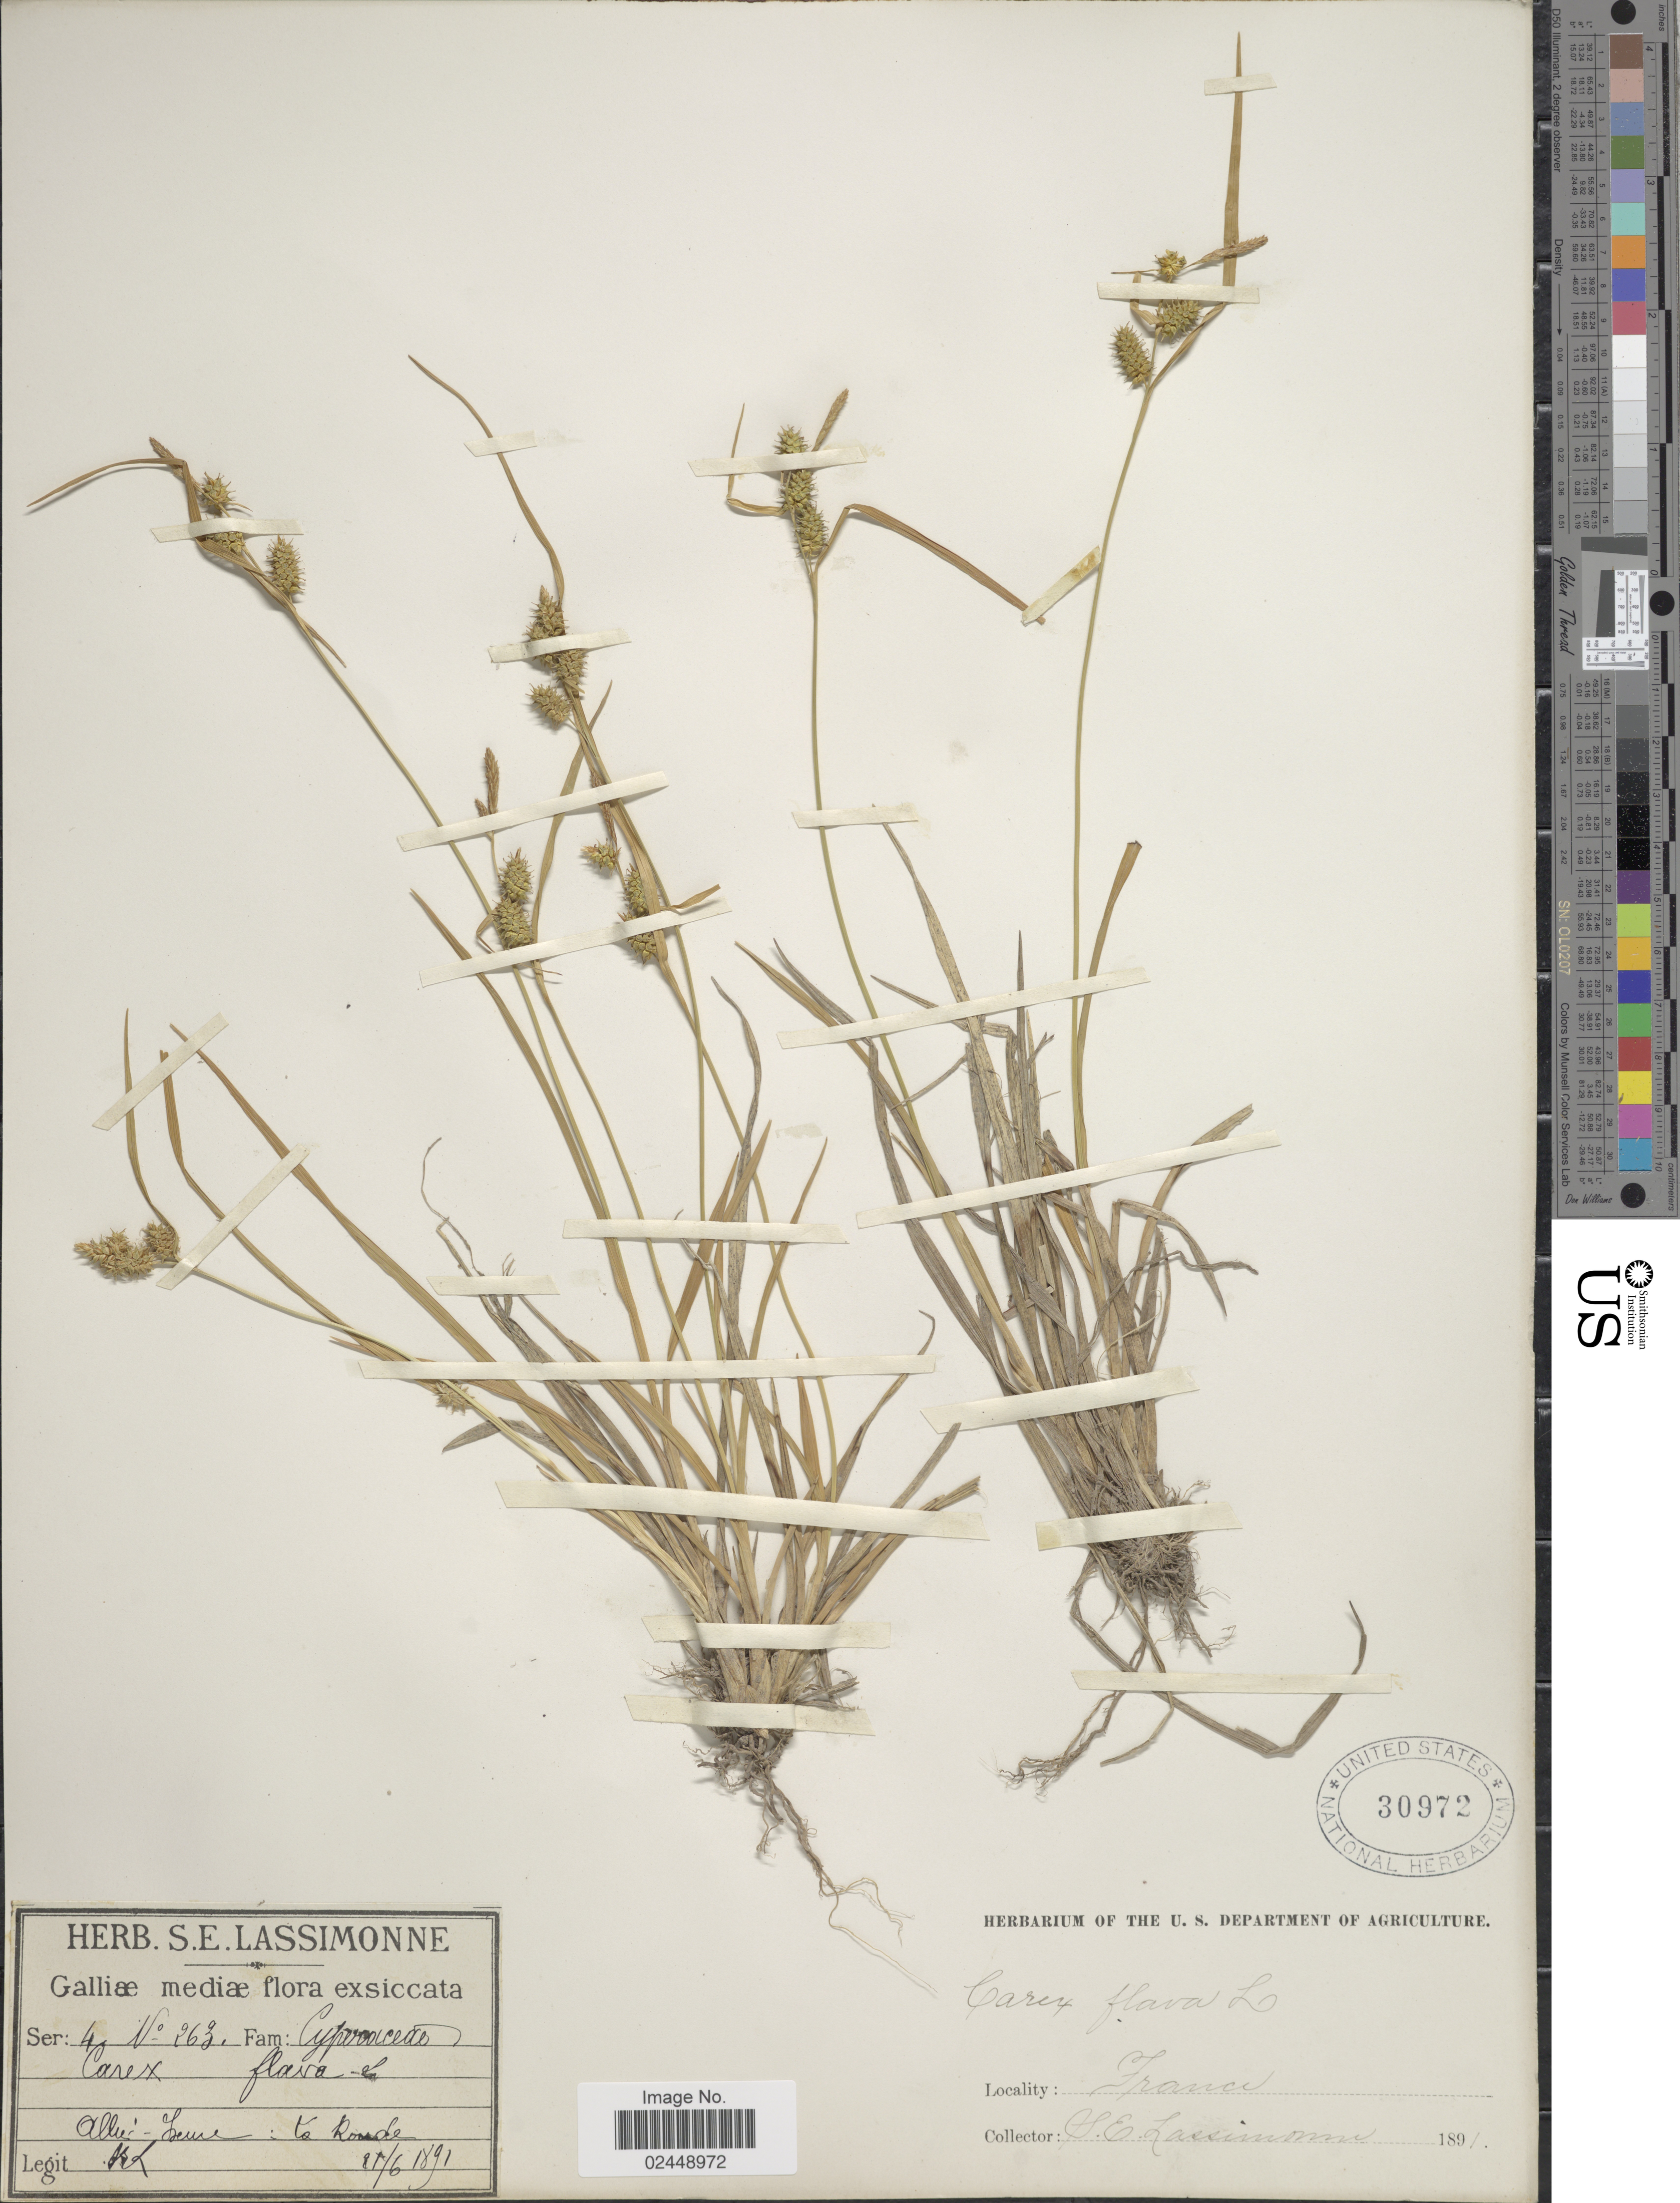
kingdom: Plantae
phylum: Tracheophyta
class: Liliopsida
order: Poales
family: Cyperaceae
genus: Carex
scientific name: Carex flava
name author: L.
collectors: S. Lassimonne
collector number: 263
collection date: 1891-06-21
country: France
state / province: Auvergne-Rhône-Alpes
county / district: Allier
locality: Galliæ [France]. Allier - Yseure [Yzeure]: La Ronde.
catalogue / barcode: US 30972